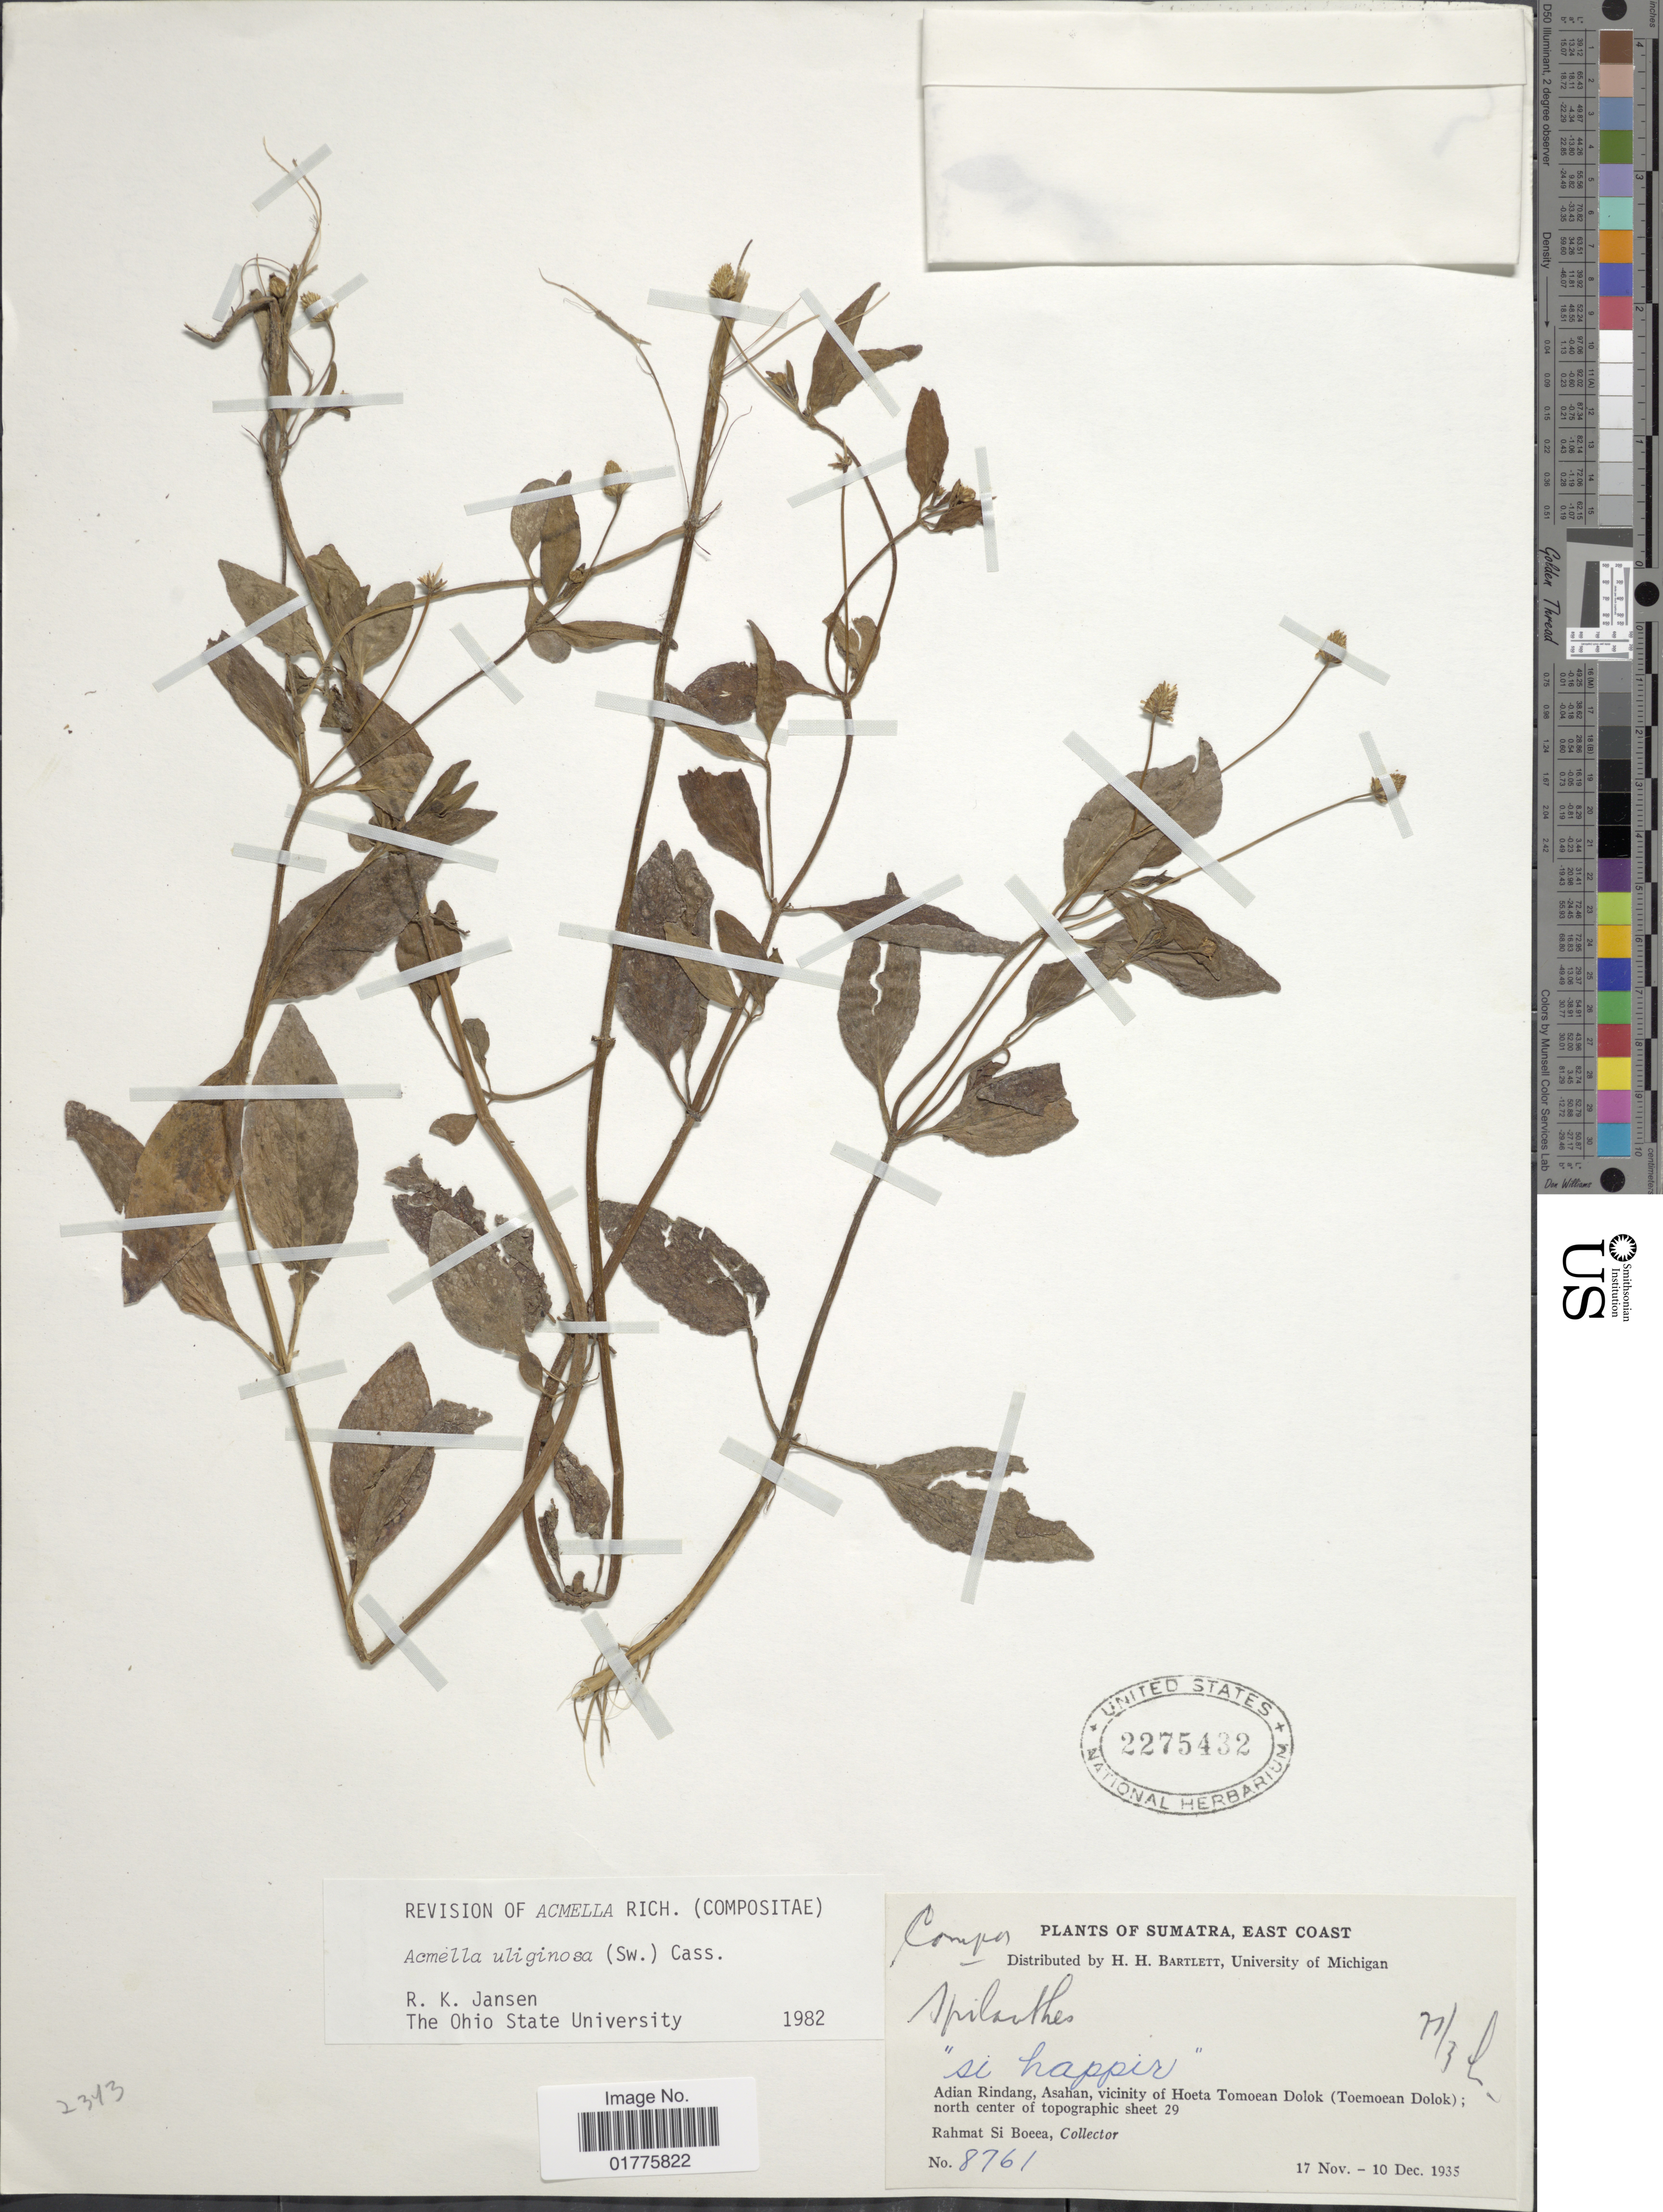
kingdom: Plantae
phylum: Tracheophyta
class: Magnoliopsida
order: Asterales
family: Asteraceae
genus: Acmella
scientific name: Acmella uliginosa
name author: (Sw.) Cass.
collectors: Rahmat Si Boeea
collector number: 8761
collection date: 1935-11-17/1935-12-10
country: Indonesia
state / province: Sumatra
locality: East Coast, Adian Rindang, Asahan vicinity of Hoeta Tomoean Dolok (Toemoean Dolok), north center of topographic sheet 29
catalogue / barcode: US 2275432